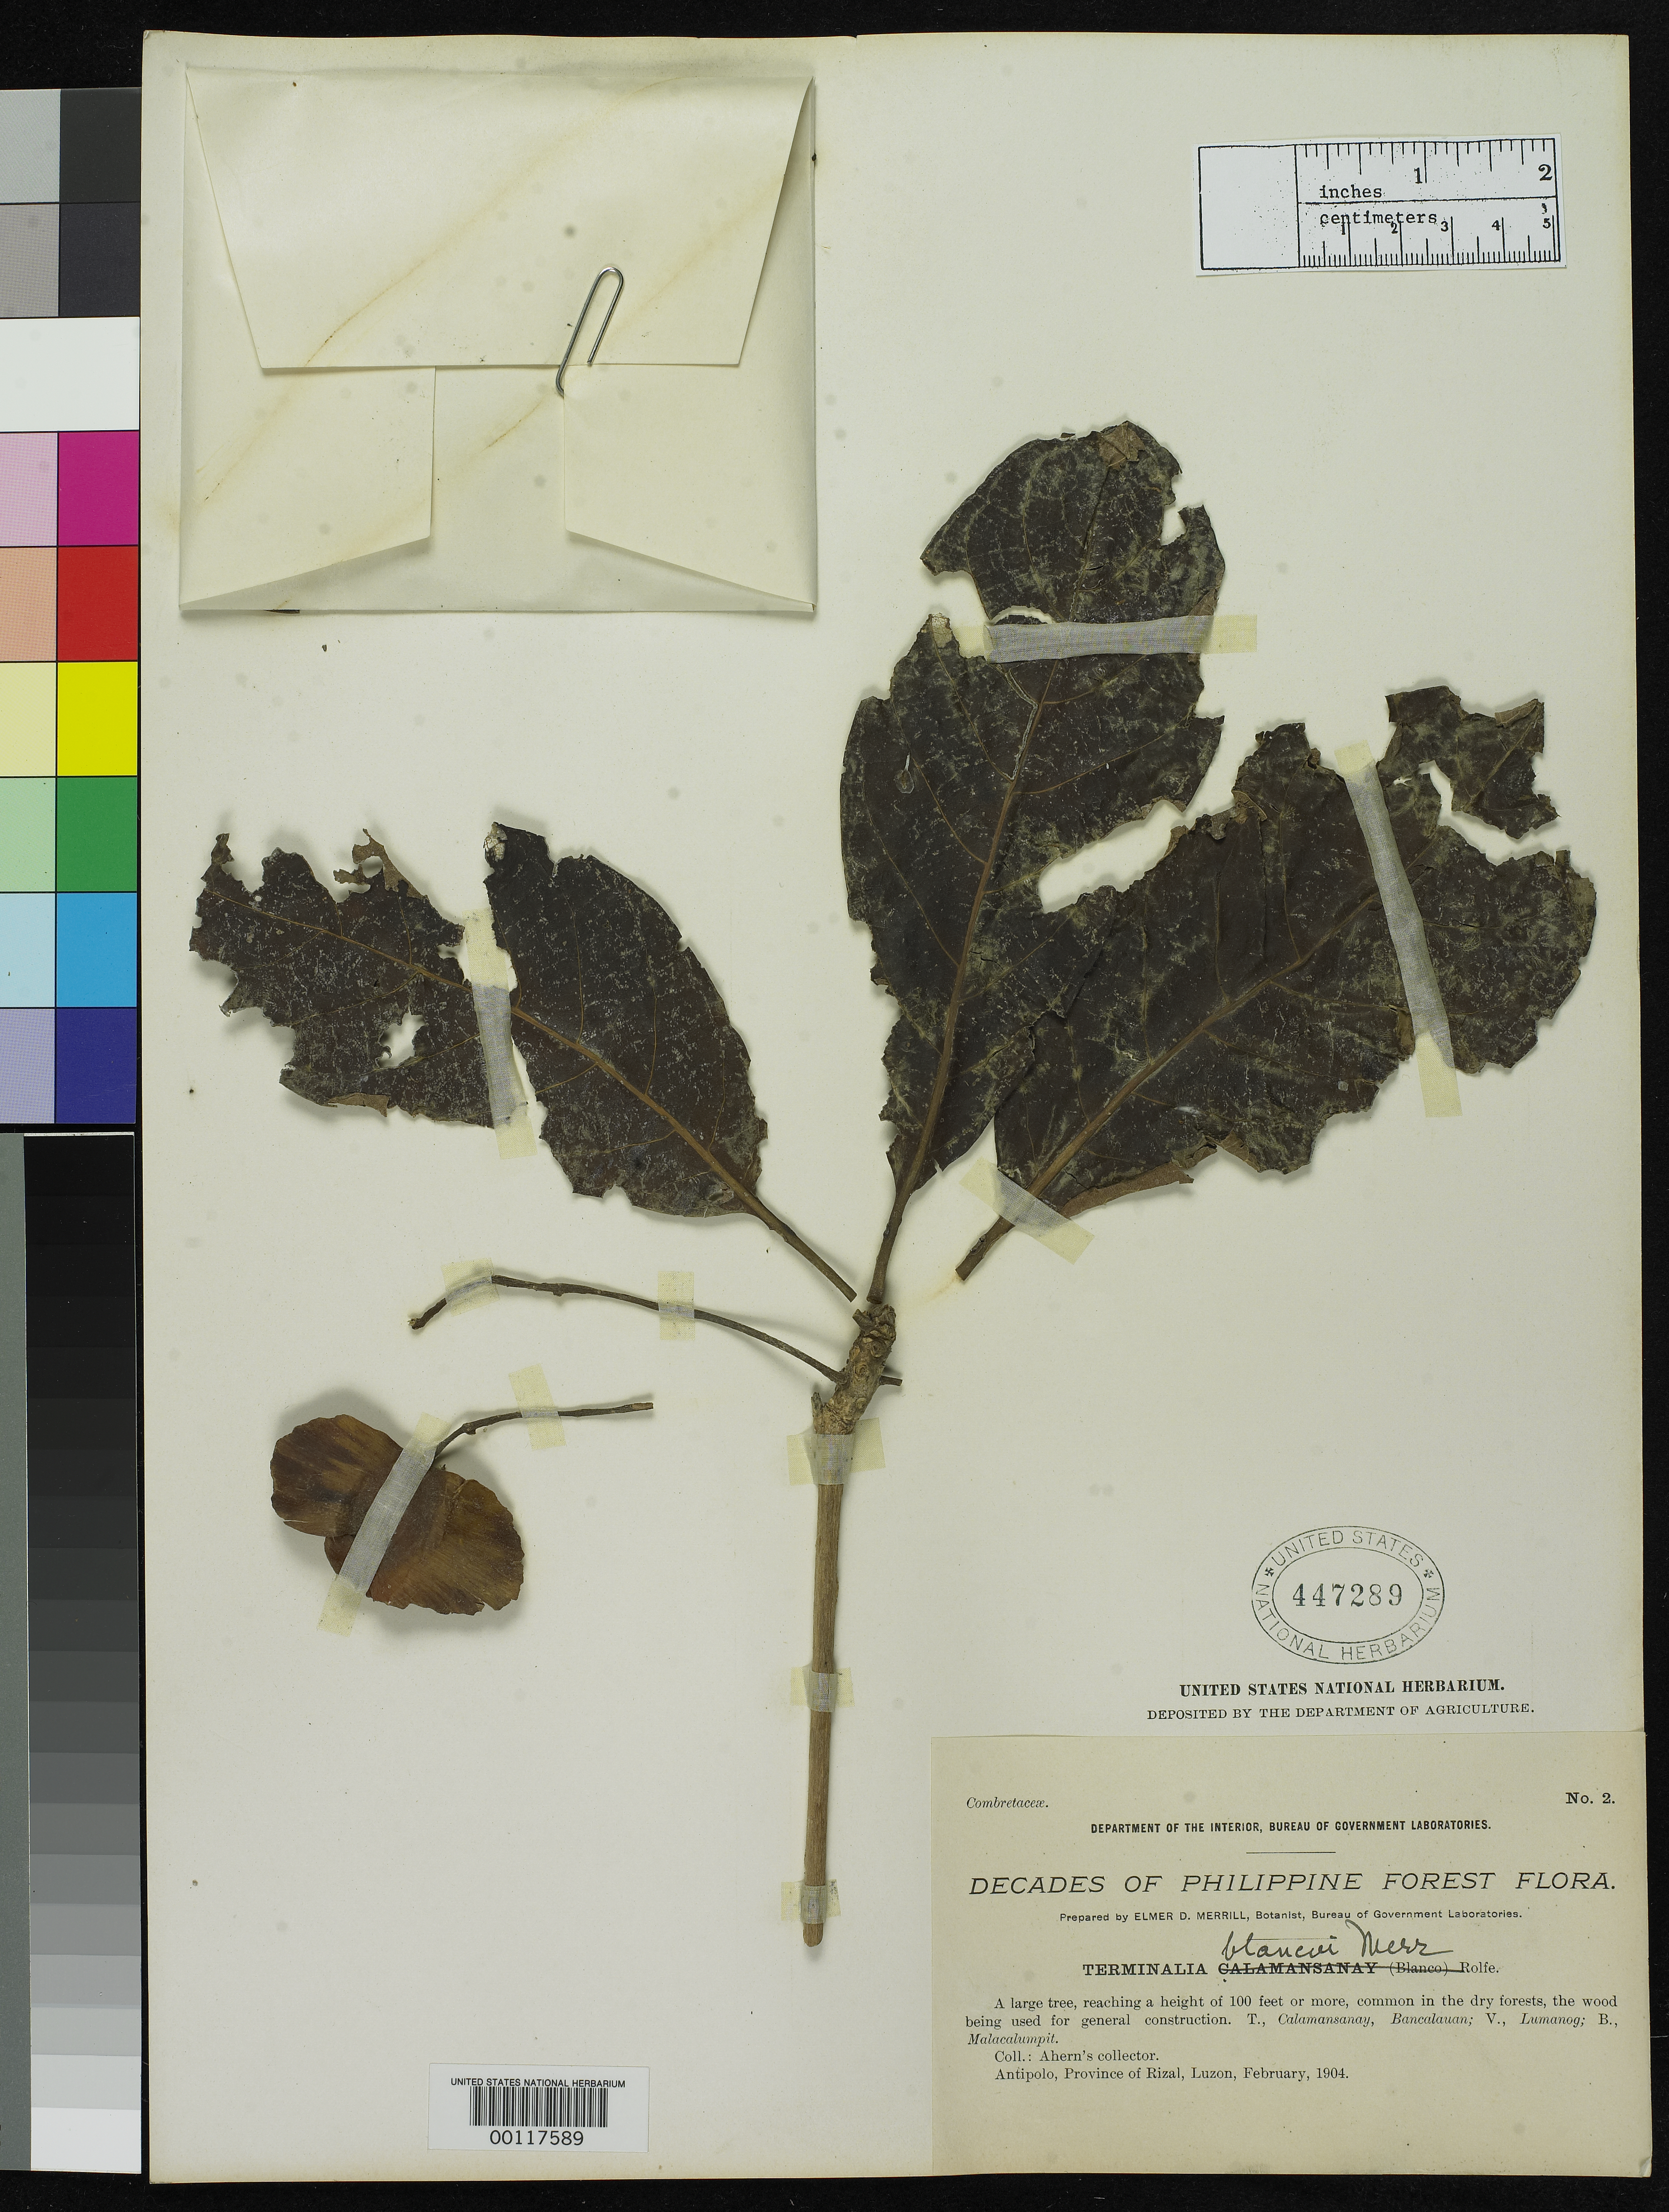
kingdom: Plantae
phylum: Tracheophyta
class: Magnoliopsida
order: Myrtales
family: Combretaceae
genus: Terminalia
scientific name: Terminalia blancoi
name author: Merr.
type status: Isotype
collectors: Ahern's collector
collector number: Decades Phil. For.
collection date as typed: Feb 1904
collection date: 1904-02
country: Philippines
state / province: Calabarzon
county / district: Rizal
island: Luzon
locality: Antipolo.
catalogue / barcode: US 447289